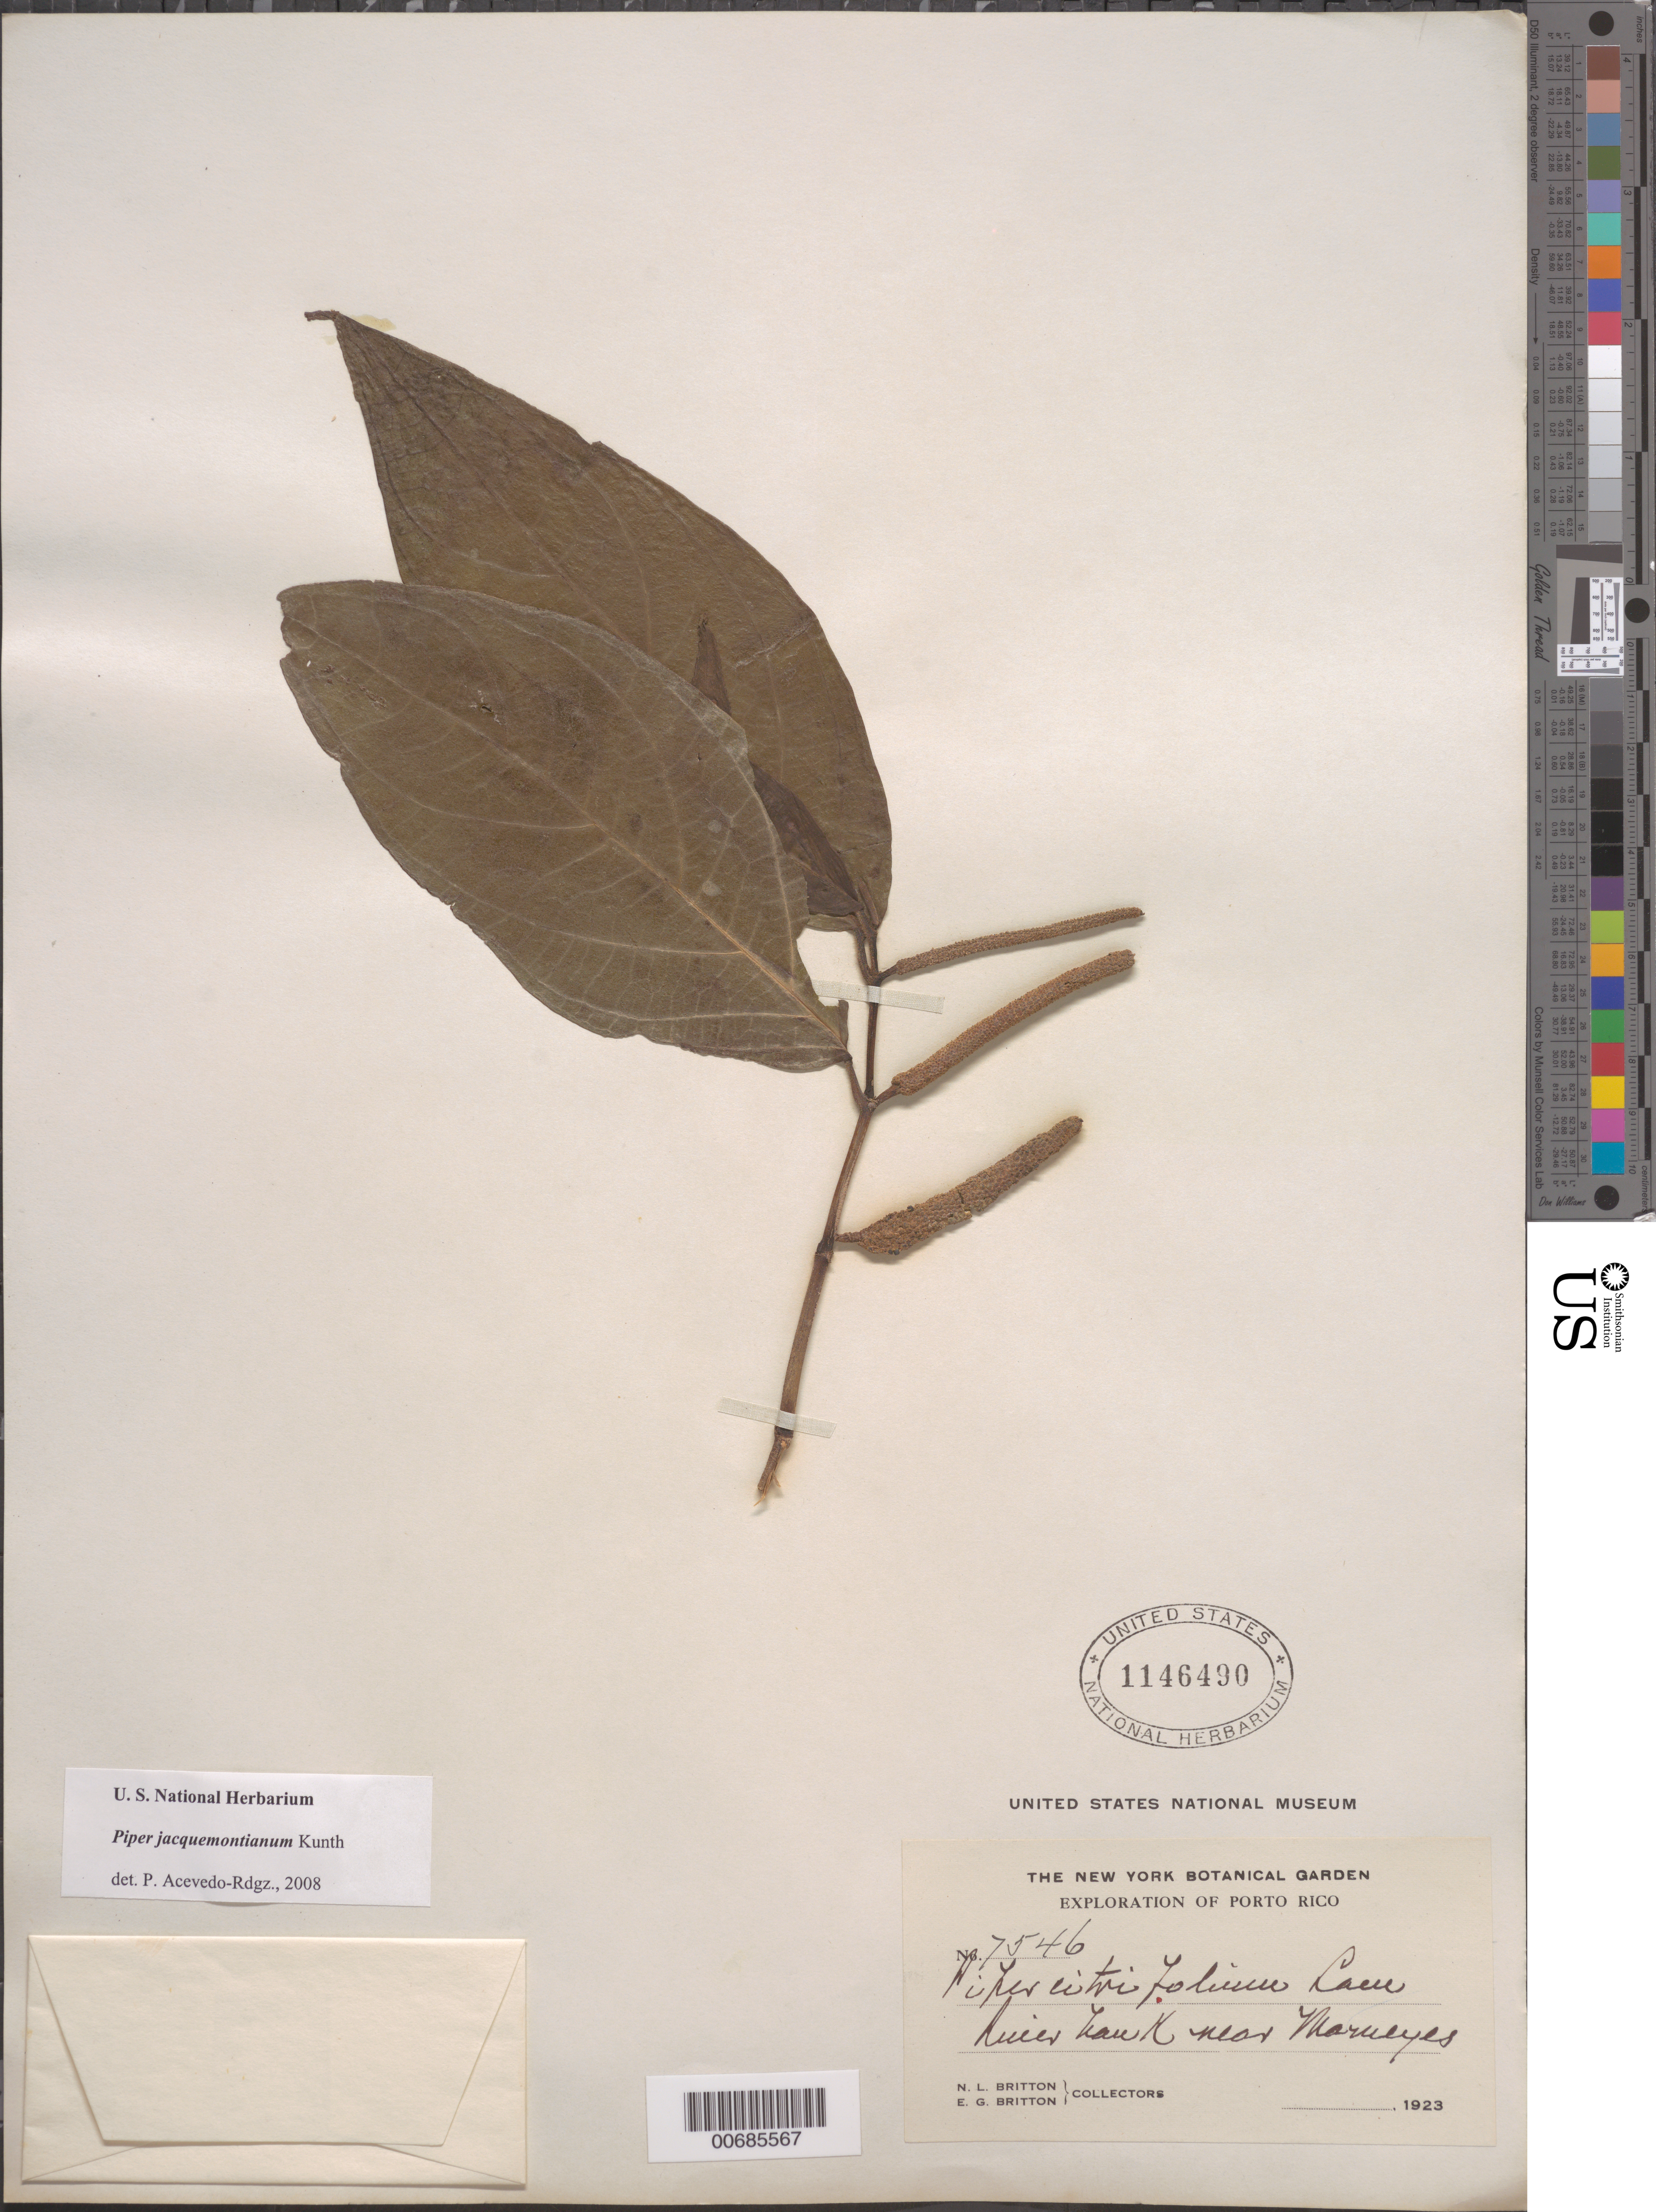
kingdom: Plantae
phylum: Tracheophyta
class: Magnoliopsida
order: Piperales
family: Piperaceae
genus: Piper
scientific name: Piper citrifolium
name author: Lam.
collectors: N. Britton & E. G. Britton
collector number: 7546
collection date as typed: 1923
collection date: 1923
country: Puerto Rico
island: Greater Antilles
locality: River Hawk near Maruayes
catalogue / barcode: US 1146490